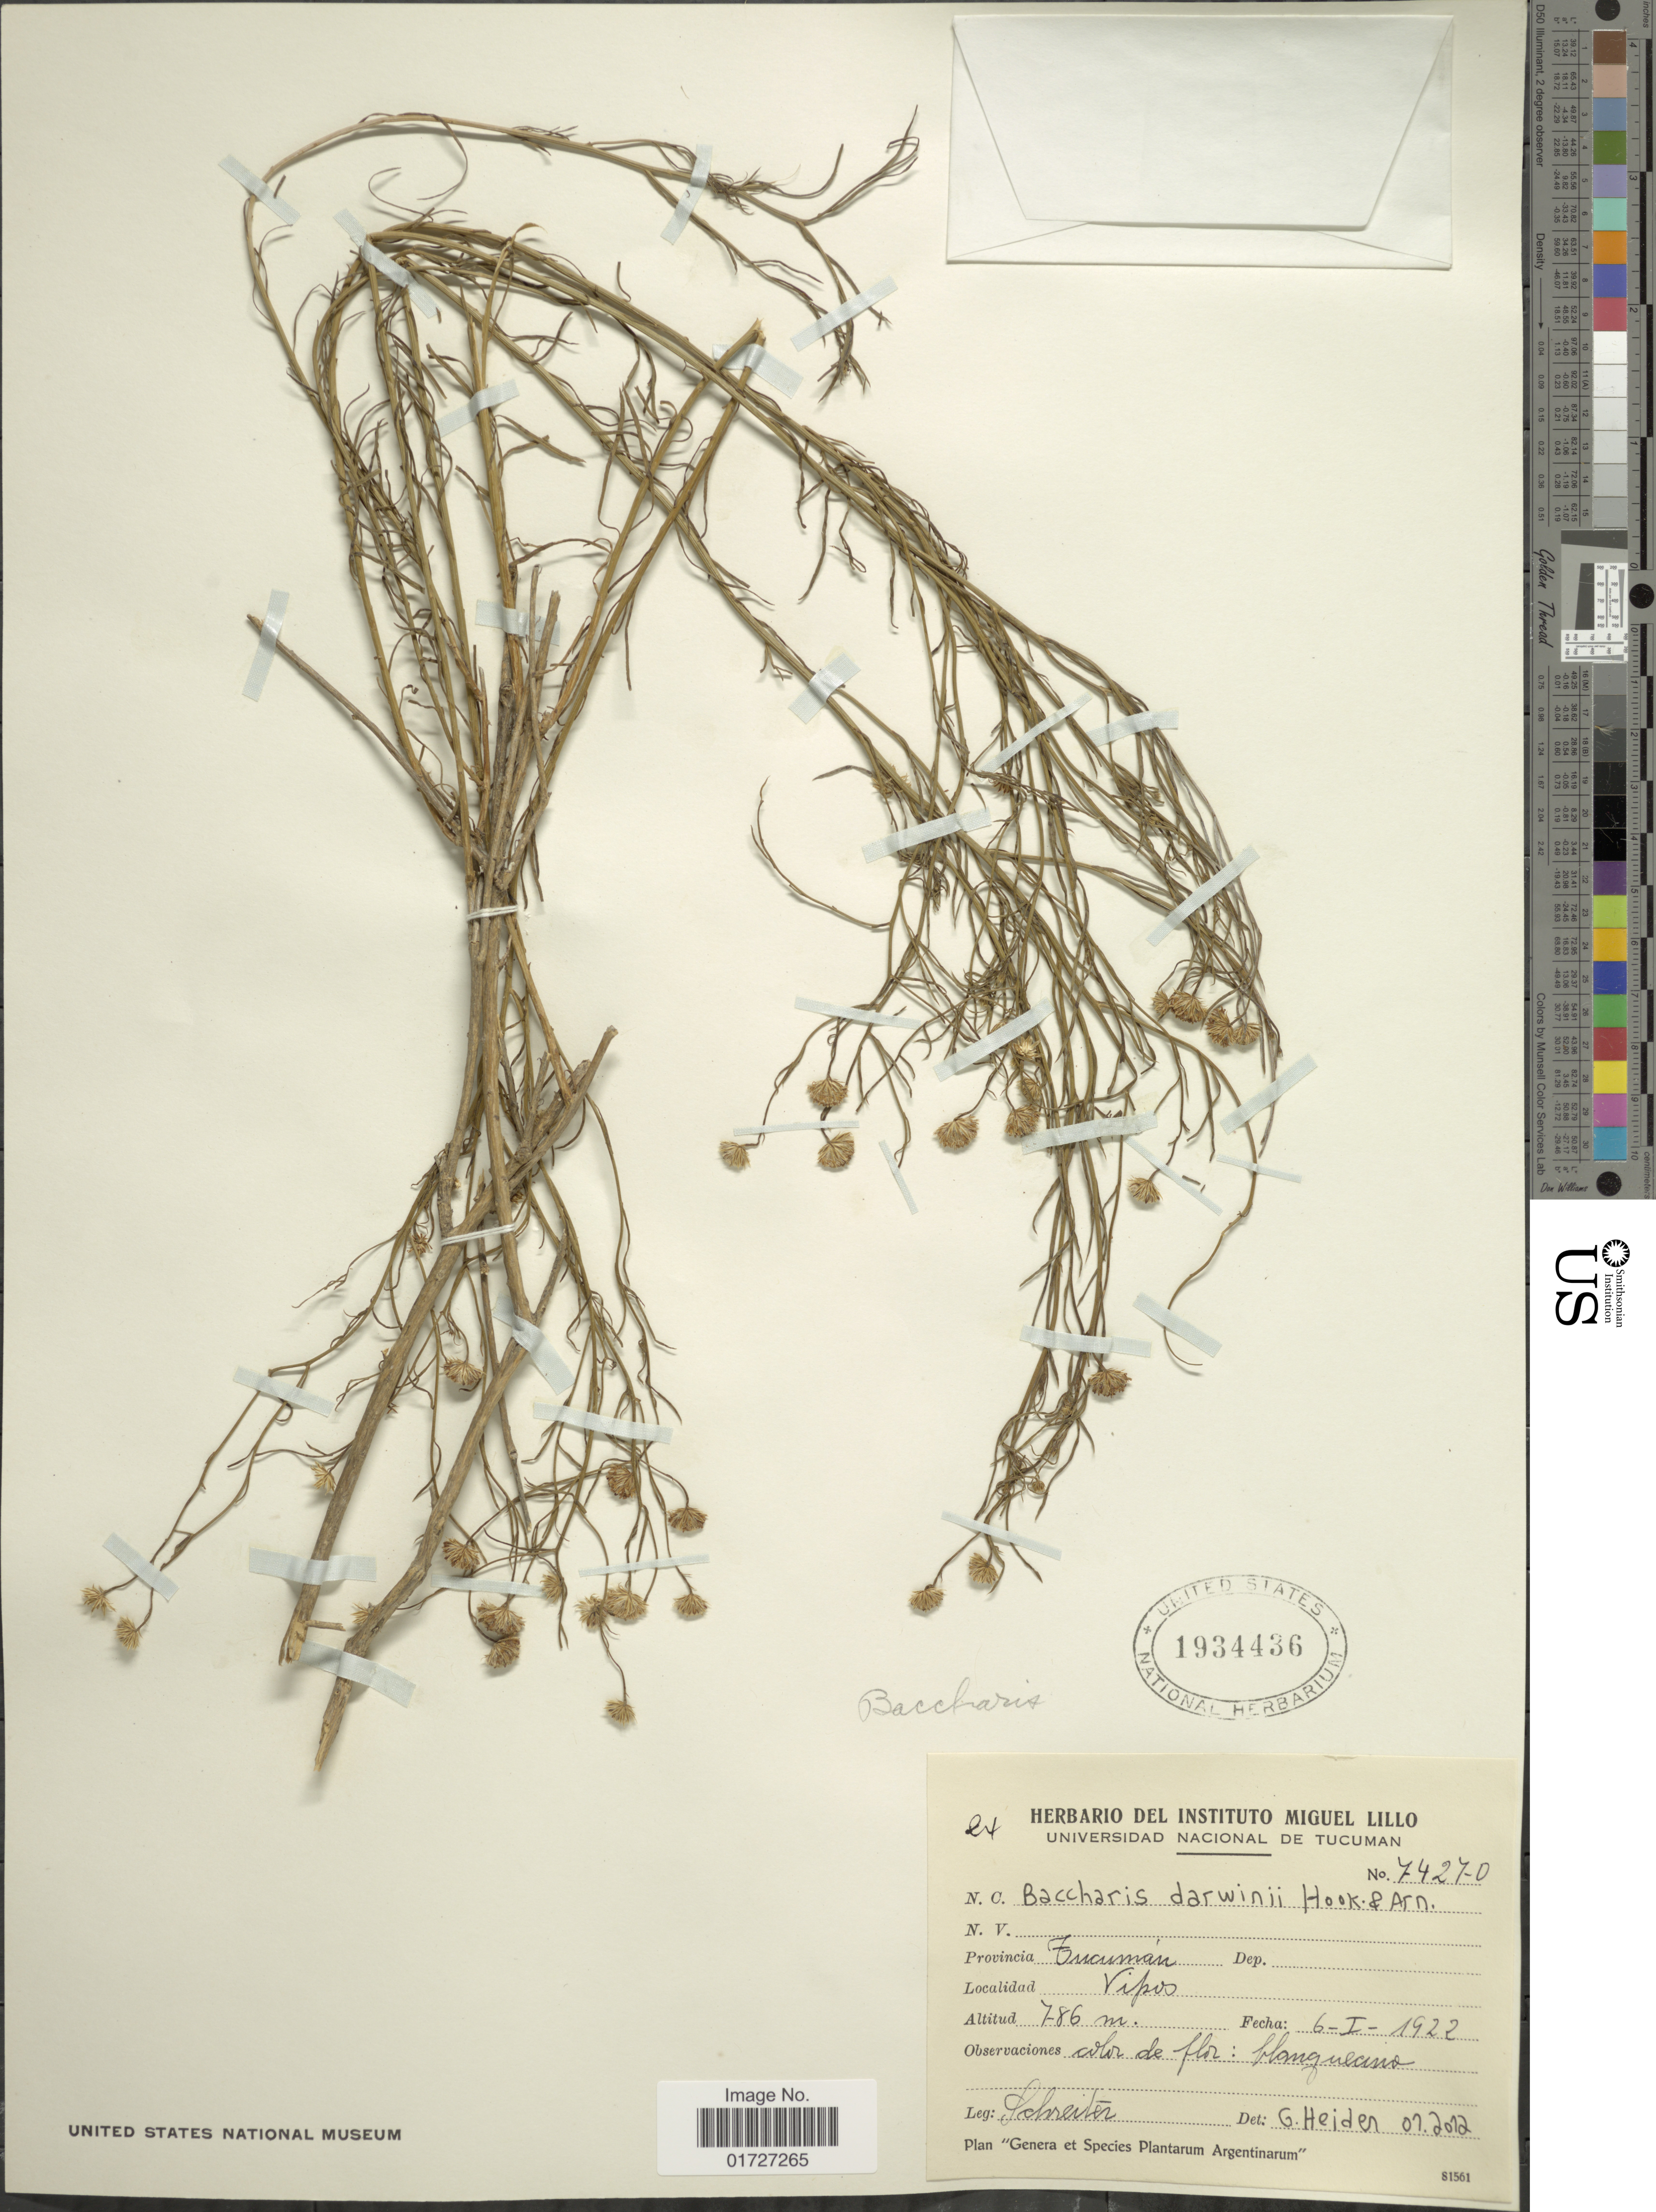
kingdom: Plantae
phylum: Tracheophyta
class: Magnoliopsida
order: Asterales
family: Asteraceae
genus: Baccharis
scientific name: Baccharis darwinii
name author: Hook. & Arn.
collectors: -. Schreiter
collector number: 74270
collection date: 1922-01-06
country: Argentina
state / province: Tucuman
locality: Vipos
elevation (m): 786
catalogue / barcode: US 1934436